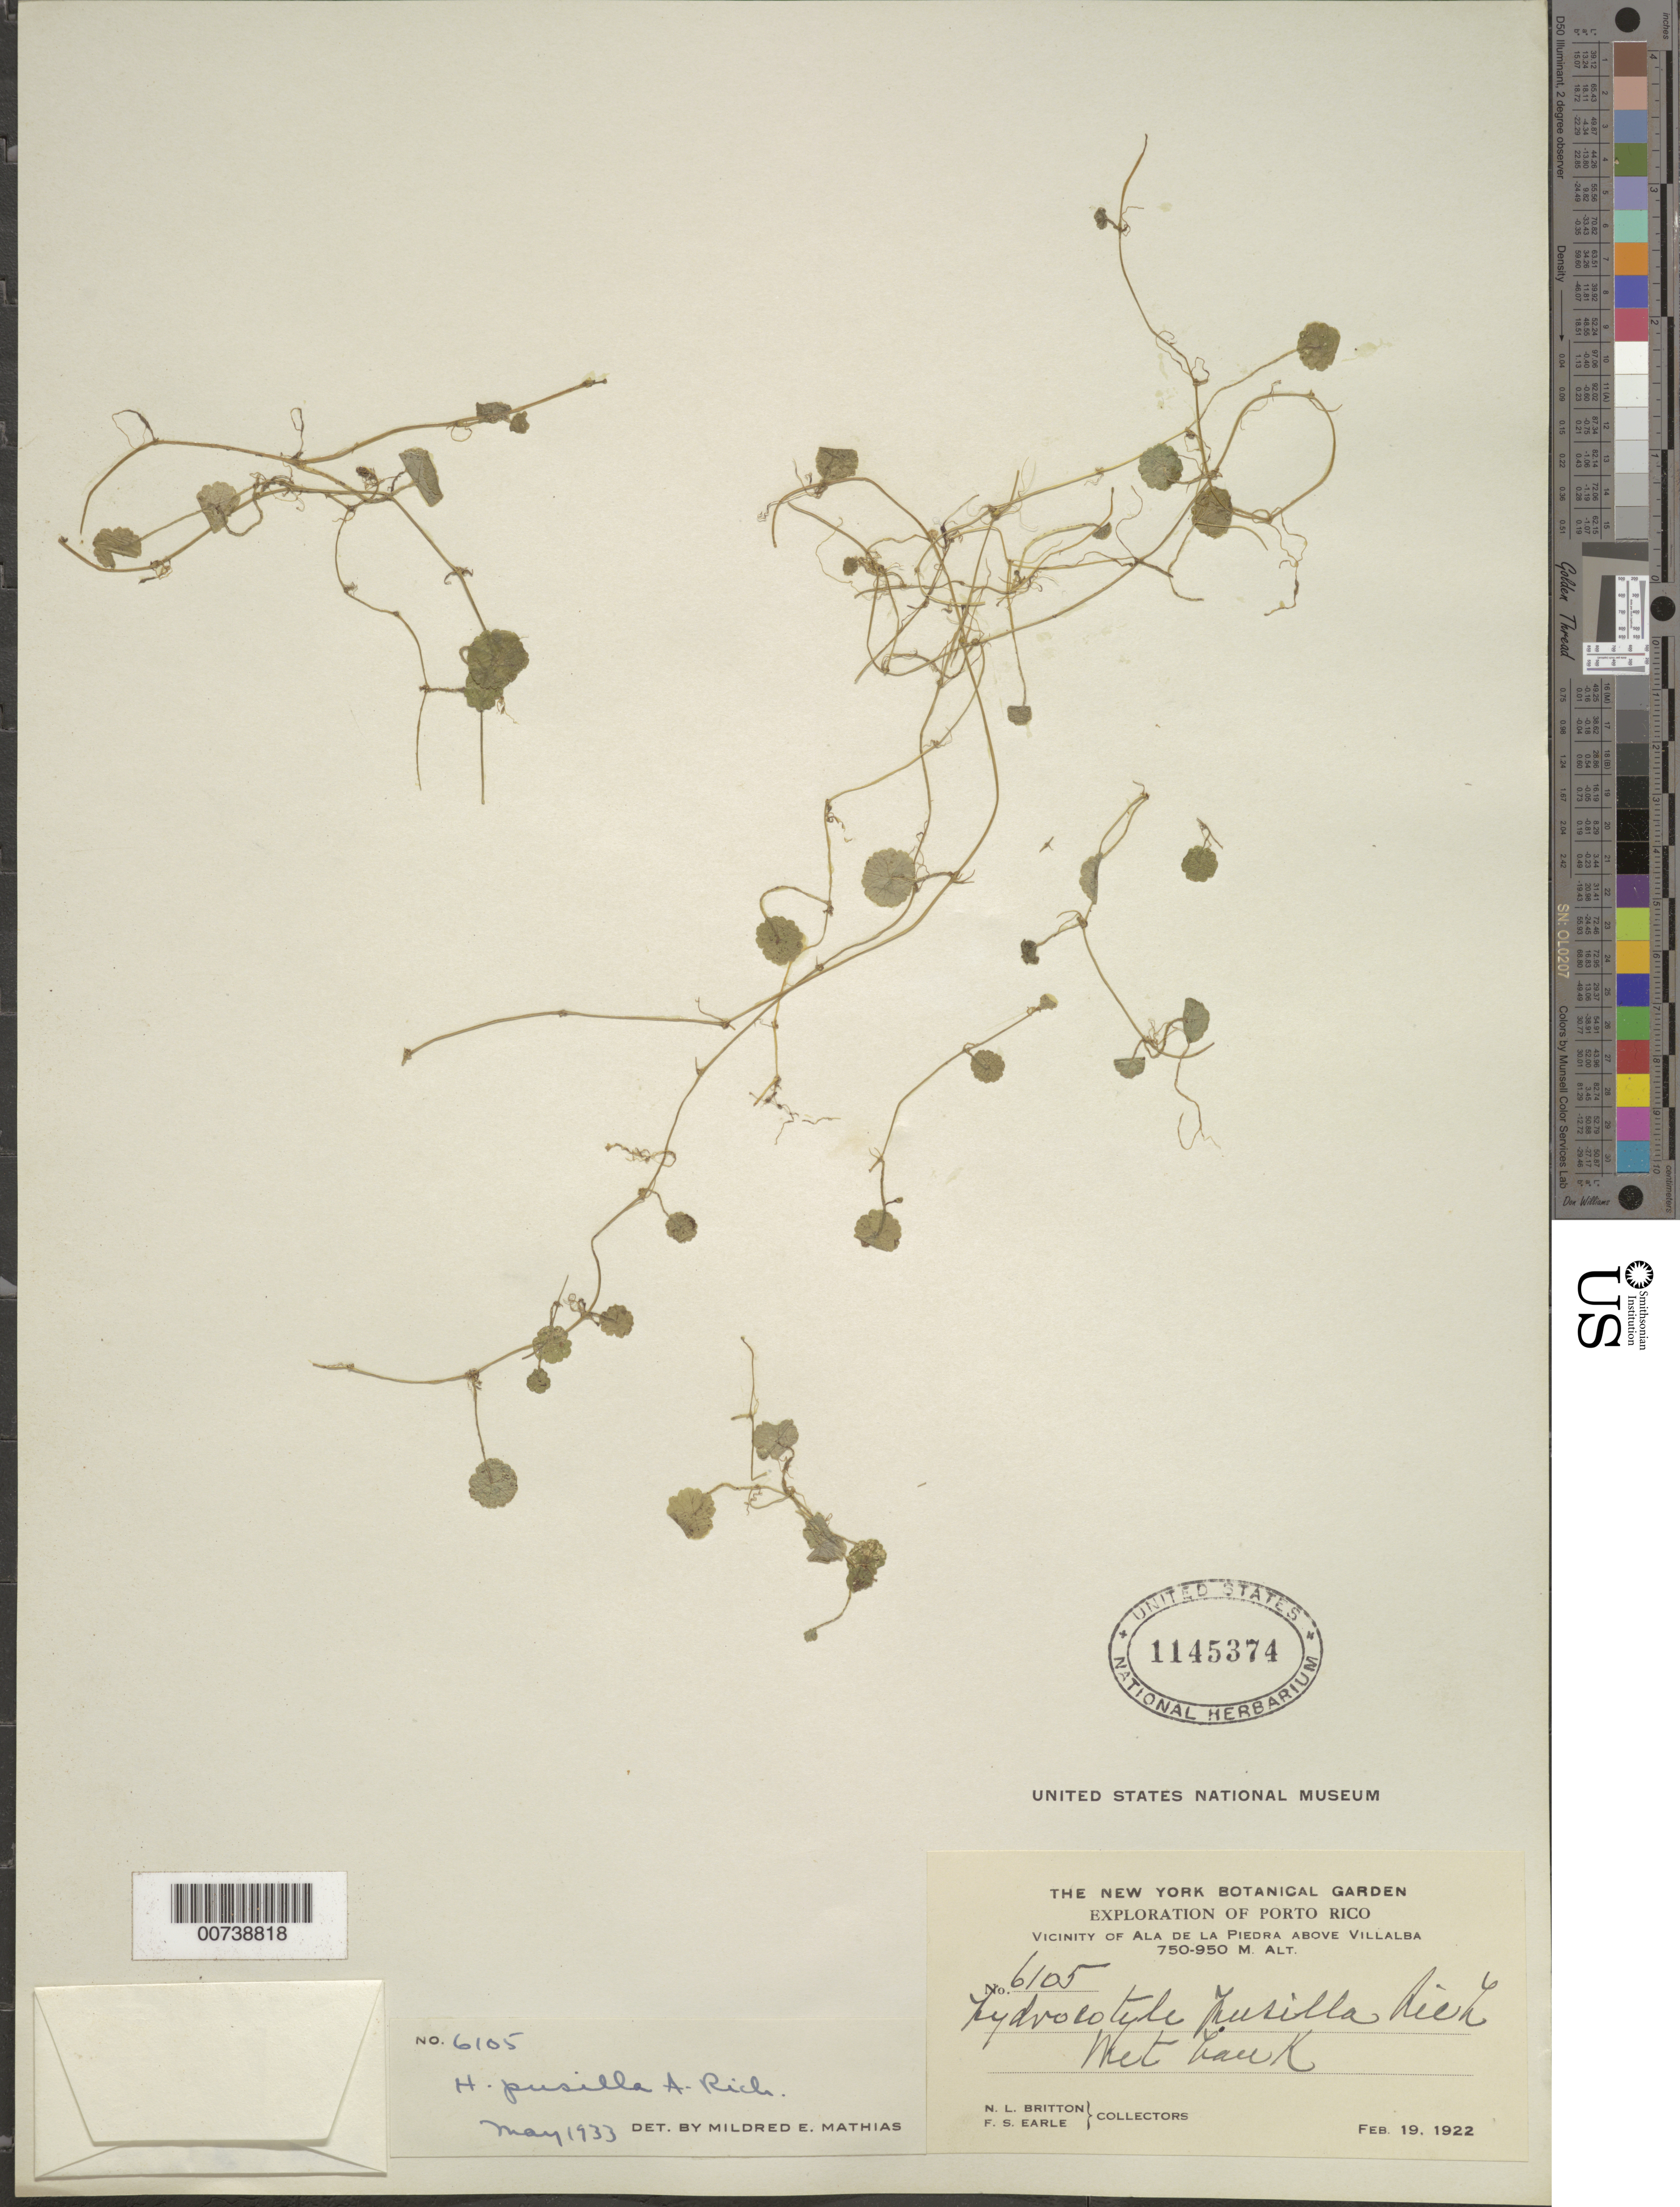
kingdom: Plantae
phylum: Tracheophyta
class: Magnoliopsida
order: Apiales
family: Araliaceae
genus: Hydrocotyle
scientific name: Hydrocotyle pusilla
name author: A. Rich.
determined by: Mathias, M. E.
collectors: N. Britton & F. S. Earle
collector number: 6105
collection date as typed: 19 Feb 1922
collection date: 1922-02-19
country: Puerto Rico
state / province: Villalba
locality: Vicinity of Ala de La Piedra above Villalba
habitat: Wet bank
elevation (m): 750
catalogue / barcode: US 1145374